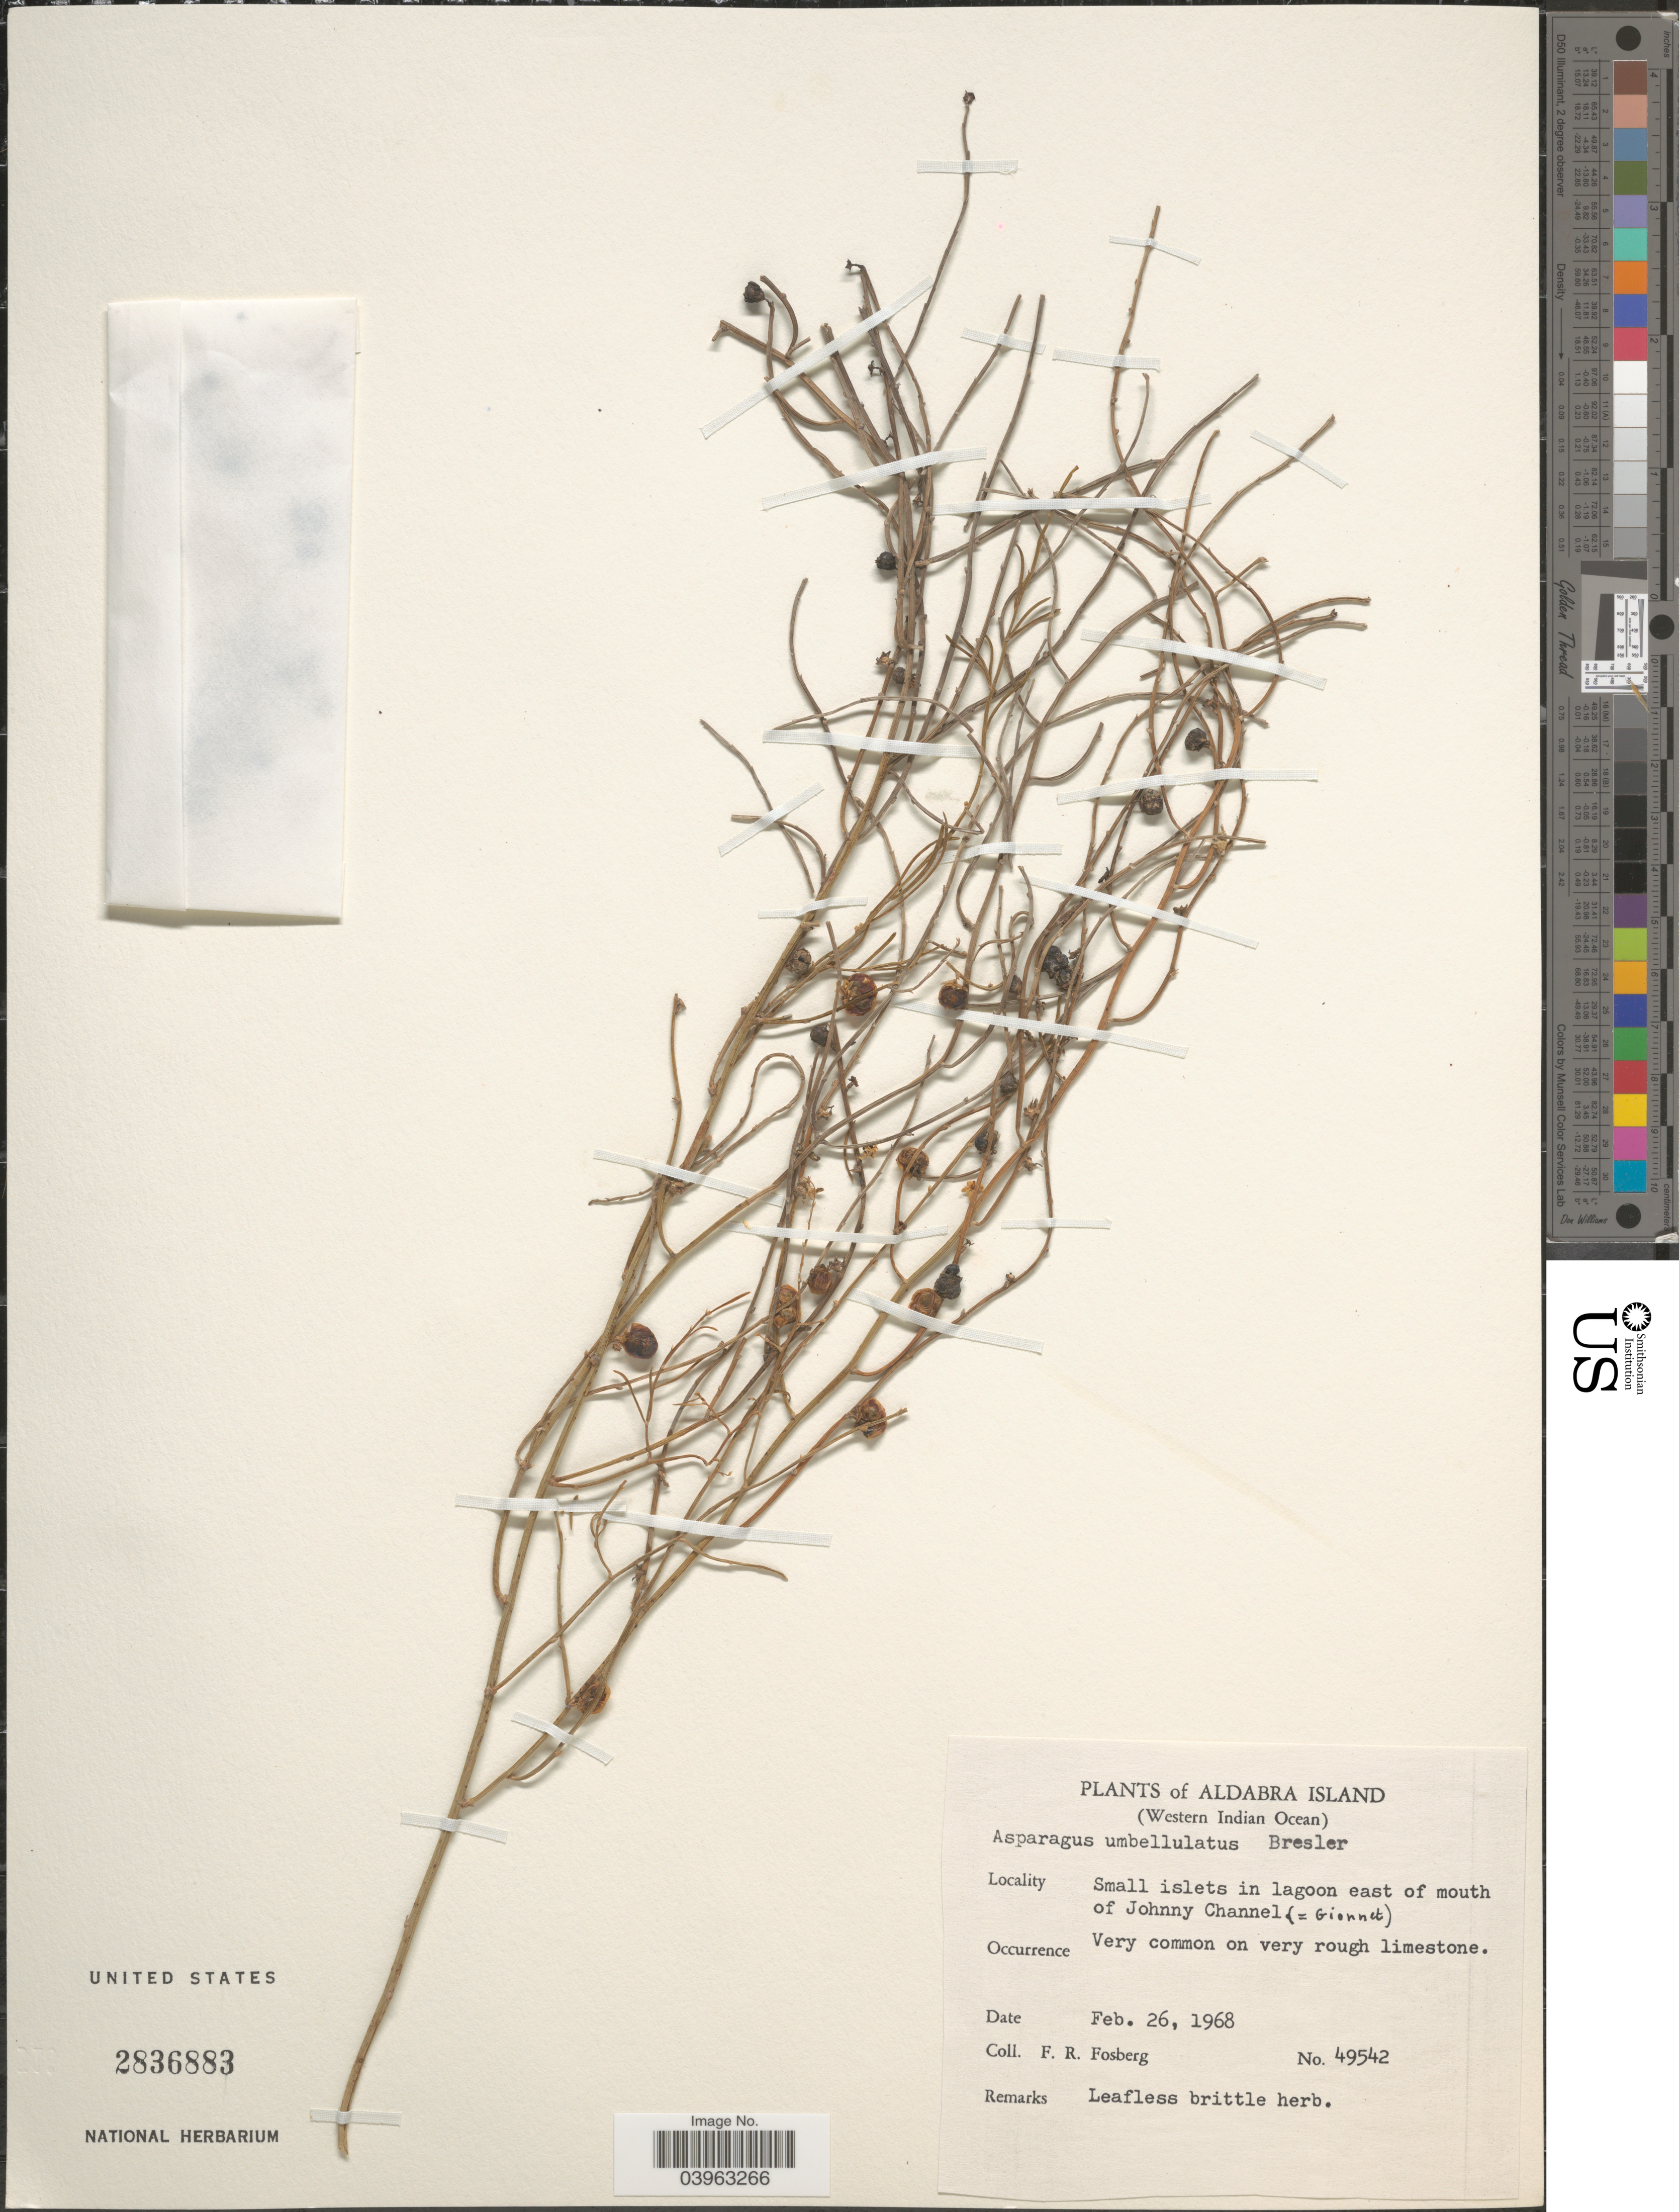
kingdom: Plantae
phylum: Tracheophyta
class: Liliopsida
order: Asparagales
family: Asparagaceae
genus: Asparagus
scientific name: Asparagus umbellatus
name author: Link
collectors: F. R. Fosberg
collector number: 49542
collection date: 1968-02-26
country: Seychelles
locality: Aldabra Island (Western Indian Ocean). Small islets in lagoon east of mouth of Johnny Channel (=Gionnet).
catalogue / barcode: US 2836883